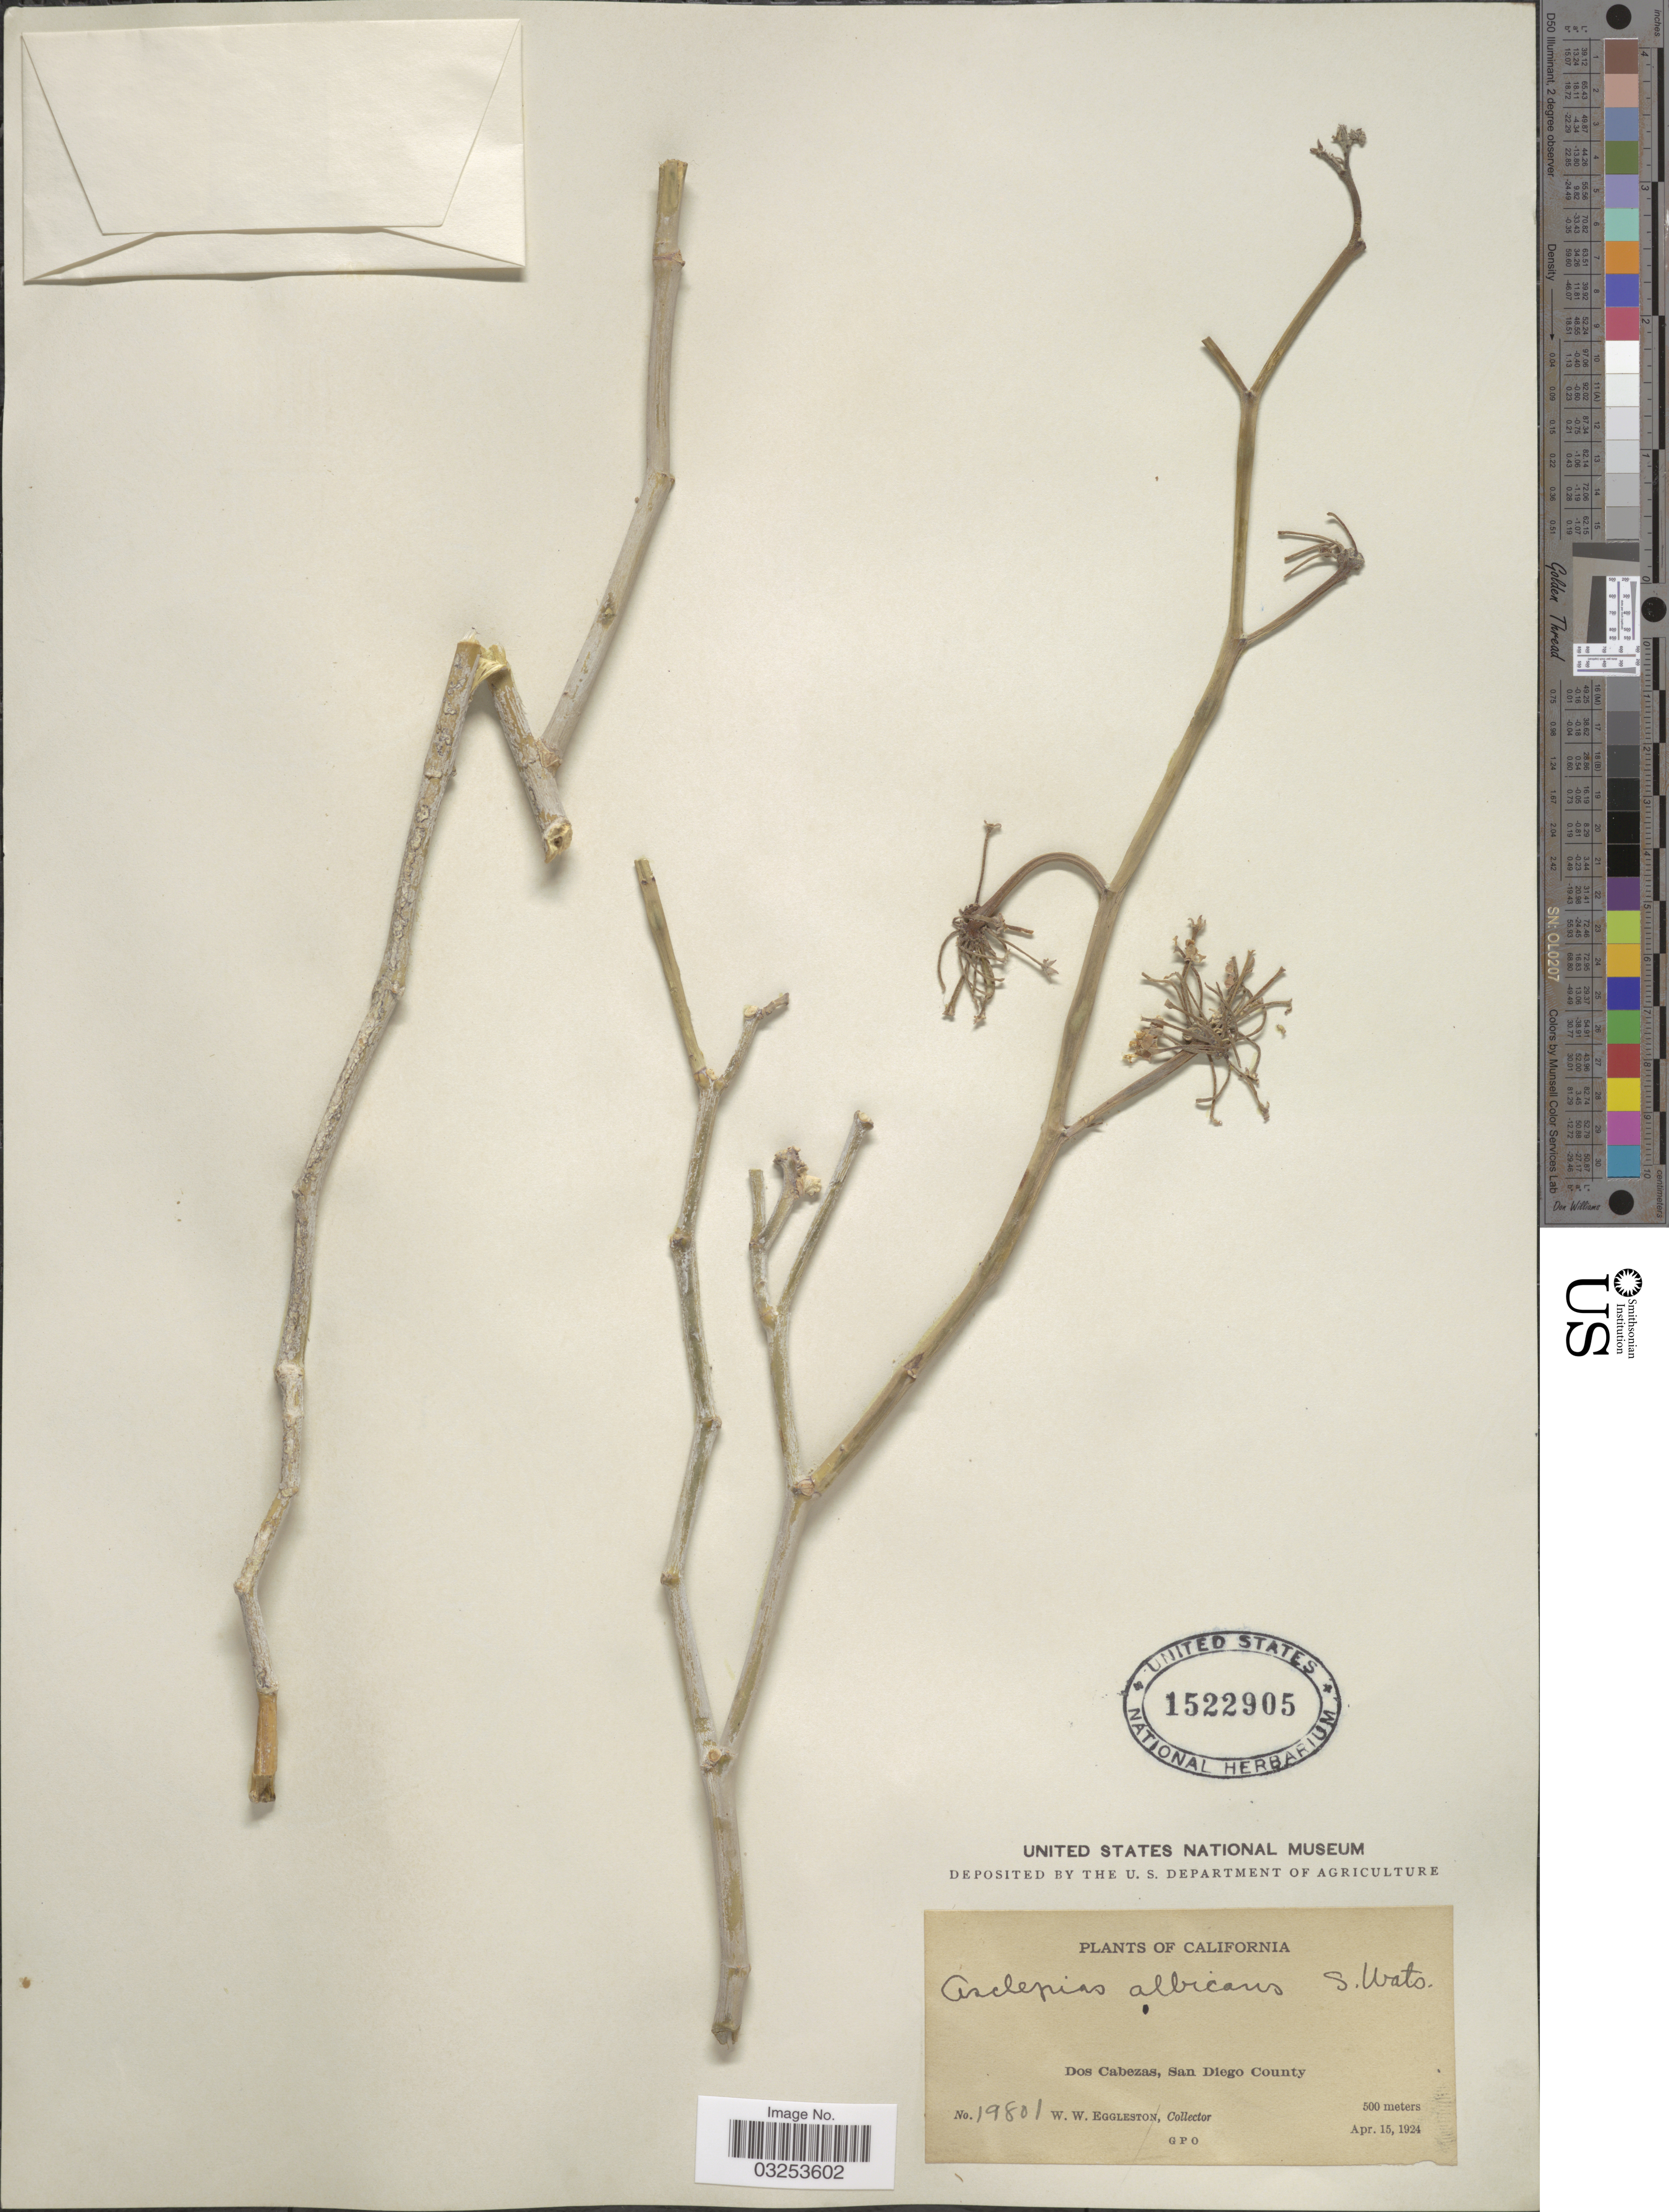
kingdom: Plantae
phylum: Tracheophyta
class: Magnoliopsida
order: Gentianales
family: Apocynaceae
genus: Asclepias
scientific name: Asclepias albicans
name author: S. Watson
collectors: W. W. Eggleston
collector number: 19801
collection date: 1924-04-15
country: United States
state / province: California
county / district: San Diego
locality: Dos Cabezas, San Diego County.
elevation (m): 500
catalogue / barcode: US 1522905